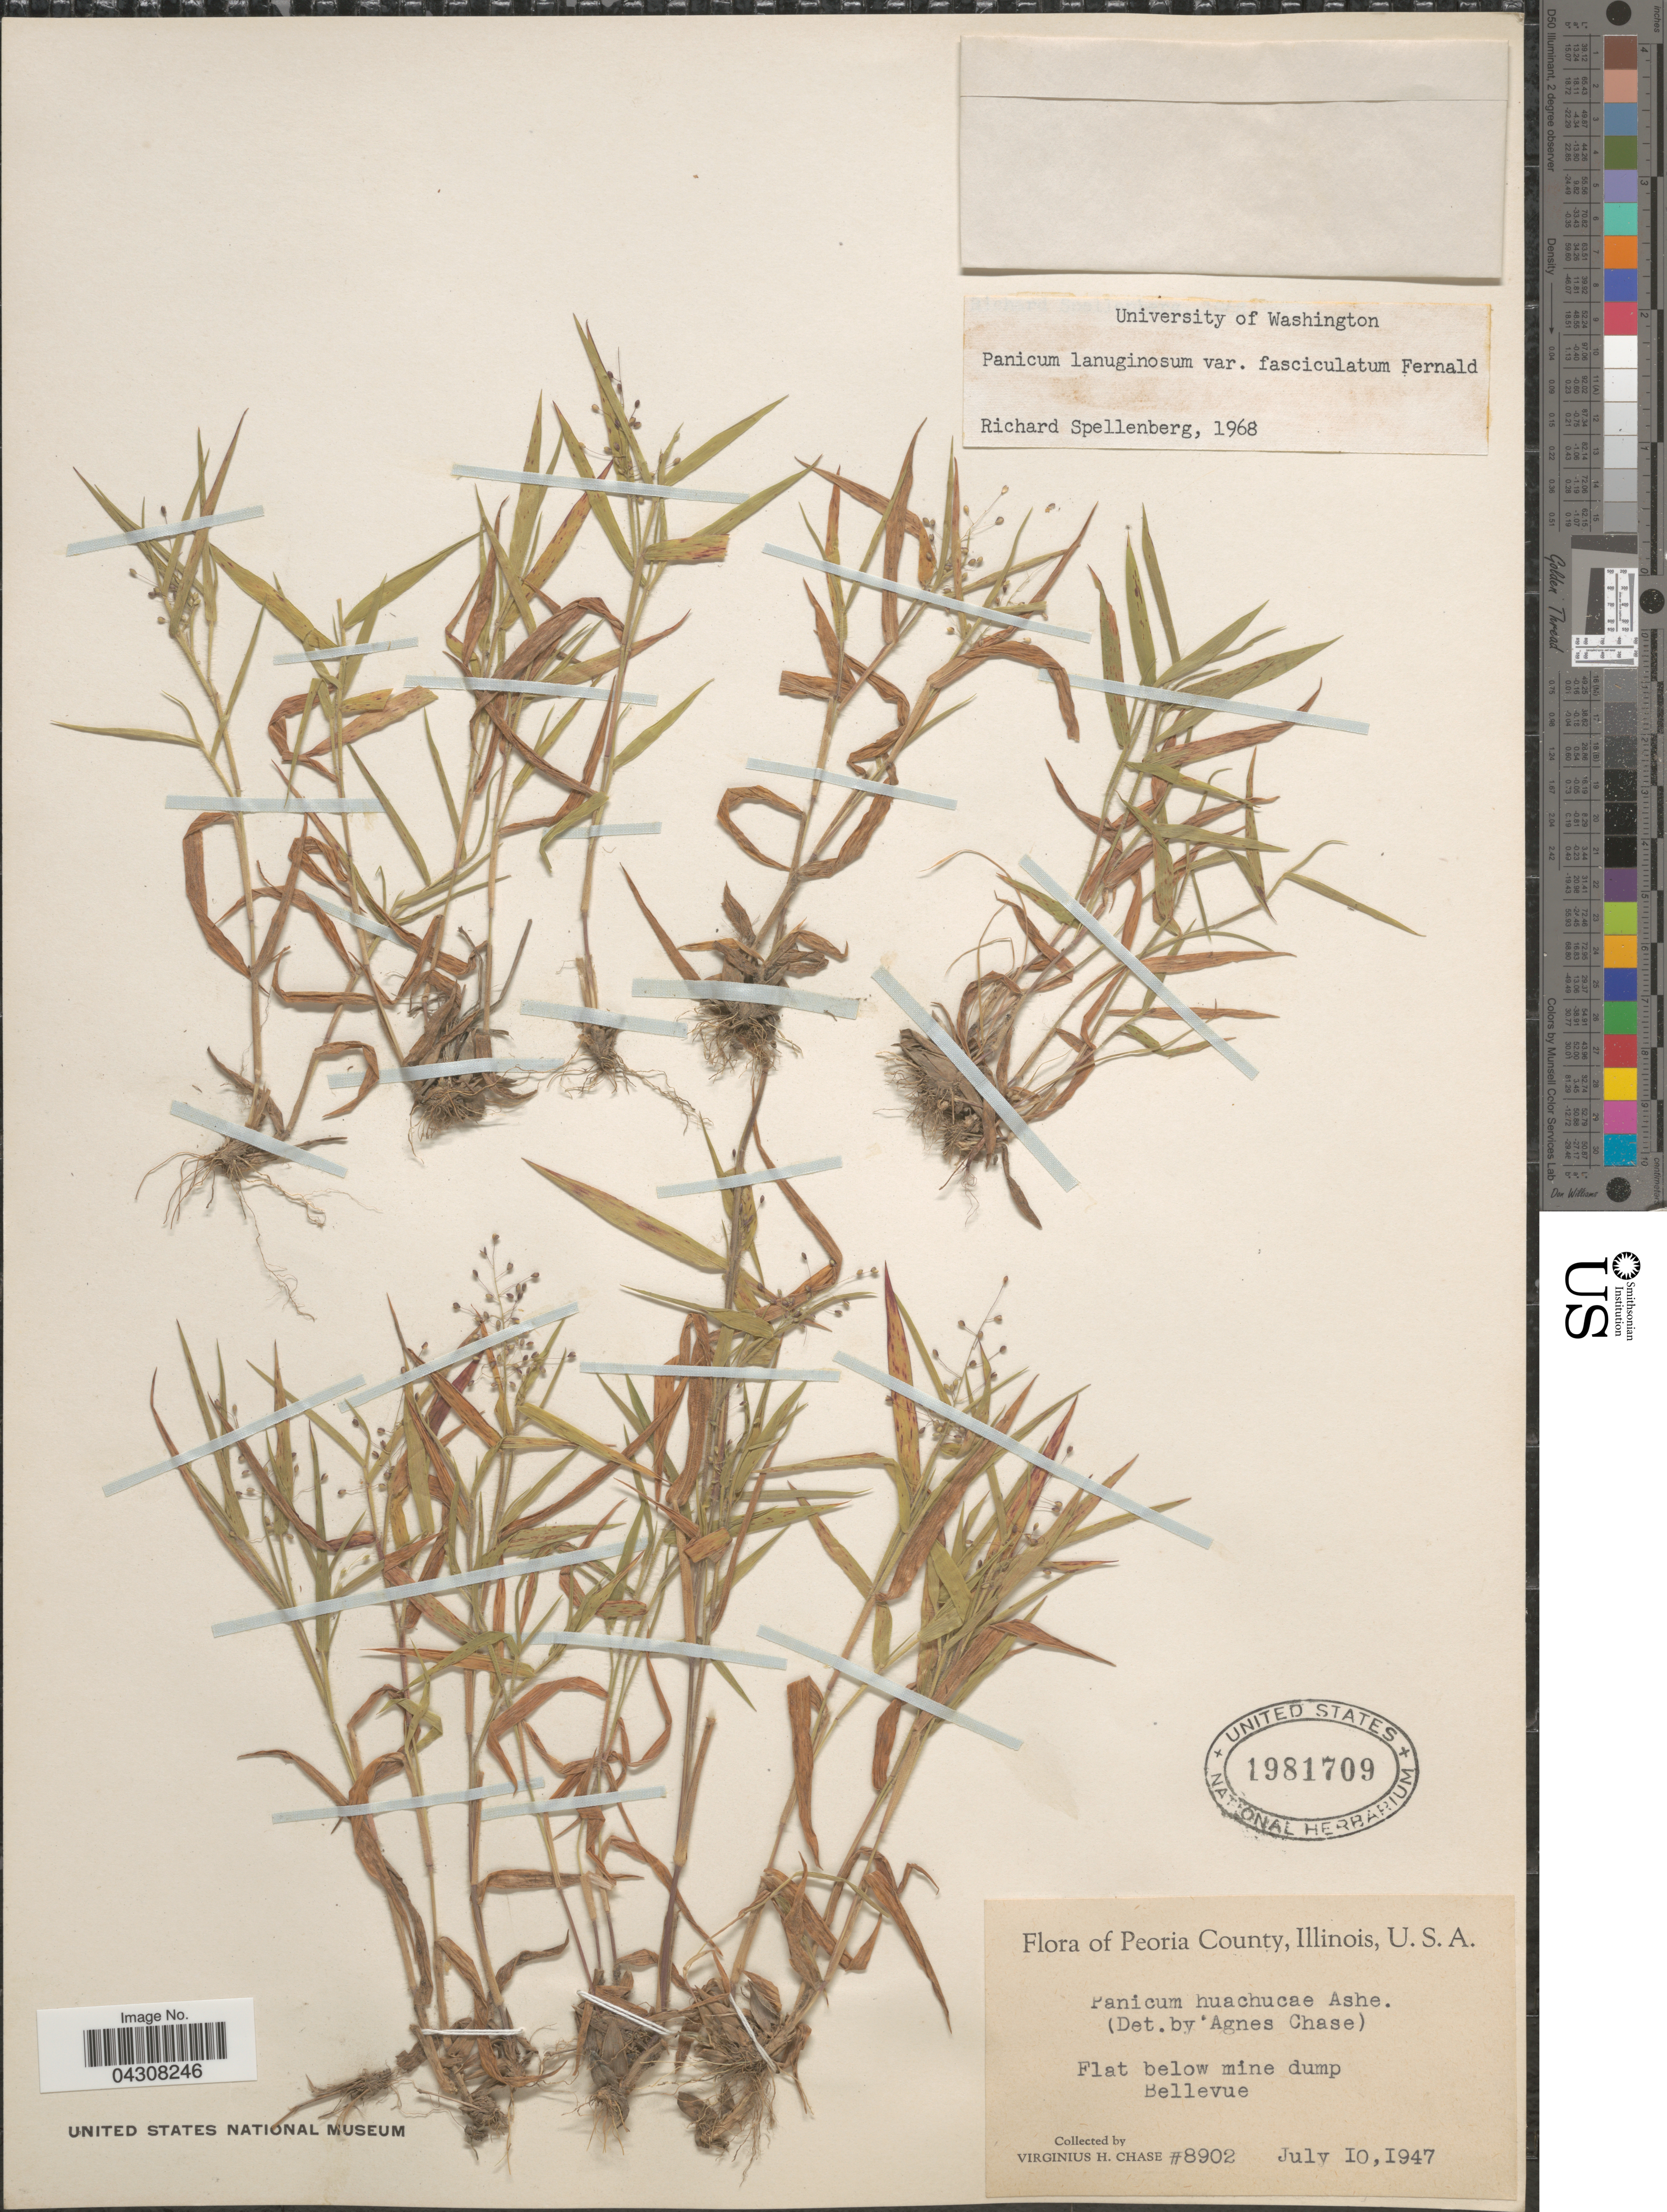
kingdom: Plantae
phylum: Tracheophyta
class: Liliopsida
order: Poales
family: Poaceae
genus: Dichanthelium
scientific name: Dichanthelium acuminatum var. acuminatum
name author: (Sw.) Gould & C.A. Clark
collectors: V. H. Chase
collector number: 8902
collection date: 1947-07-10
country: United States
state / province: Illinois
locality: Peoria County. Flat below mine dump Bellevue.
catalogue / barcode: US 1981709